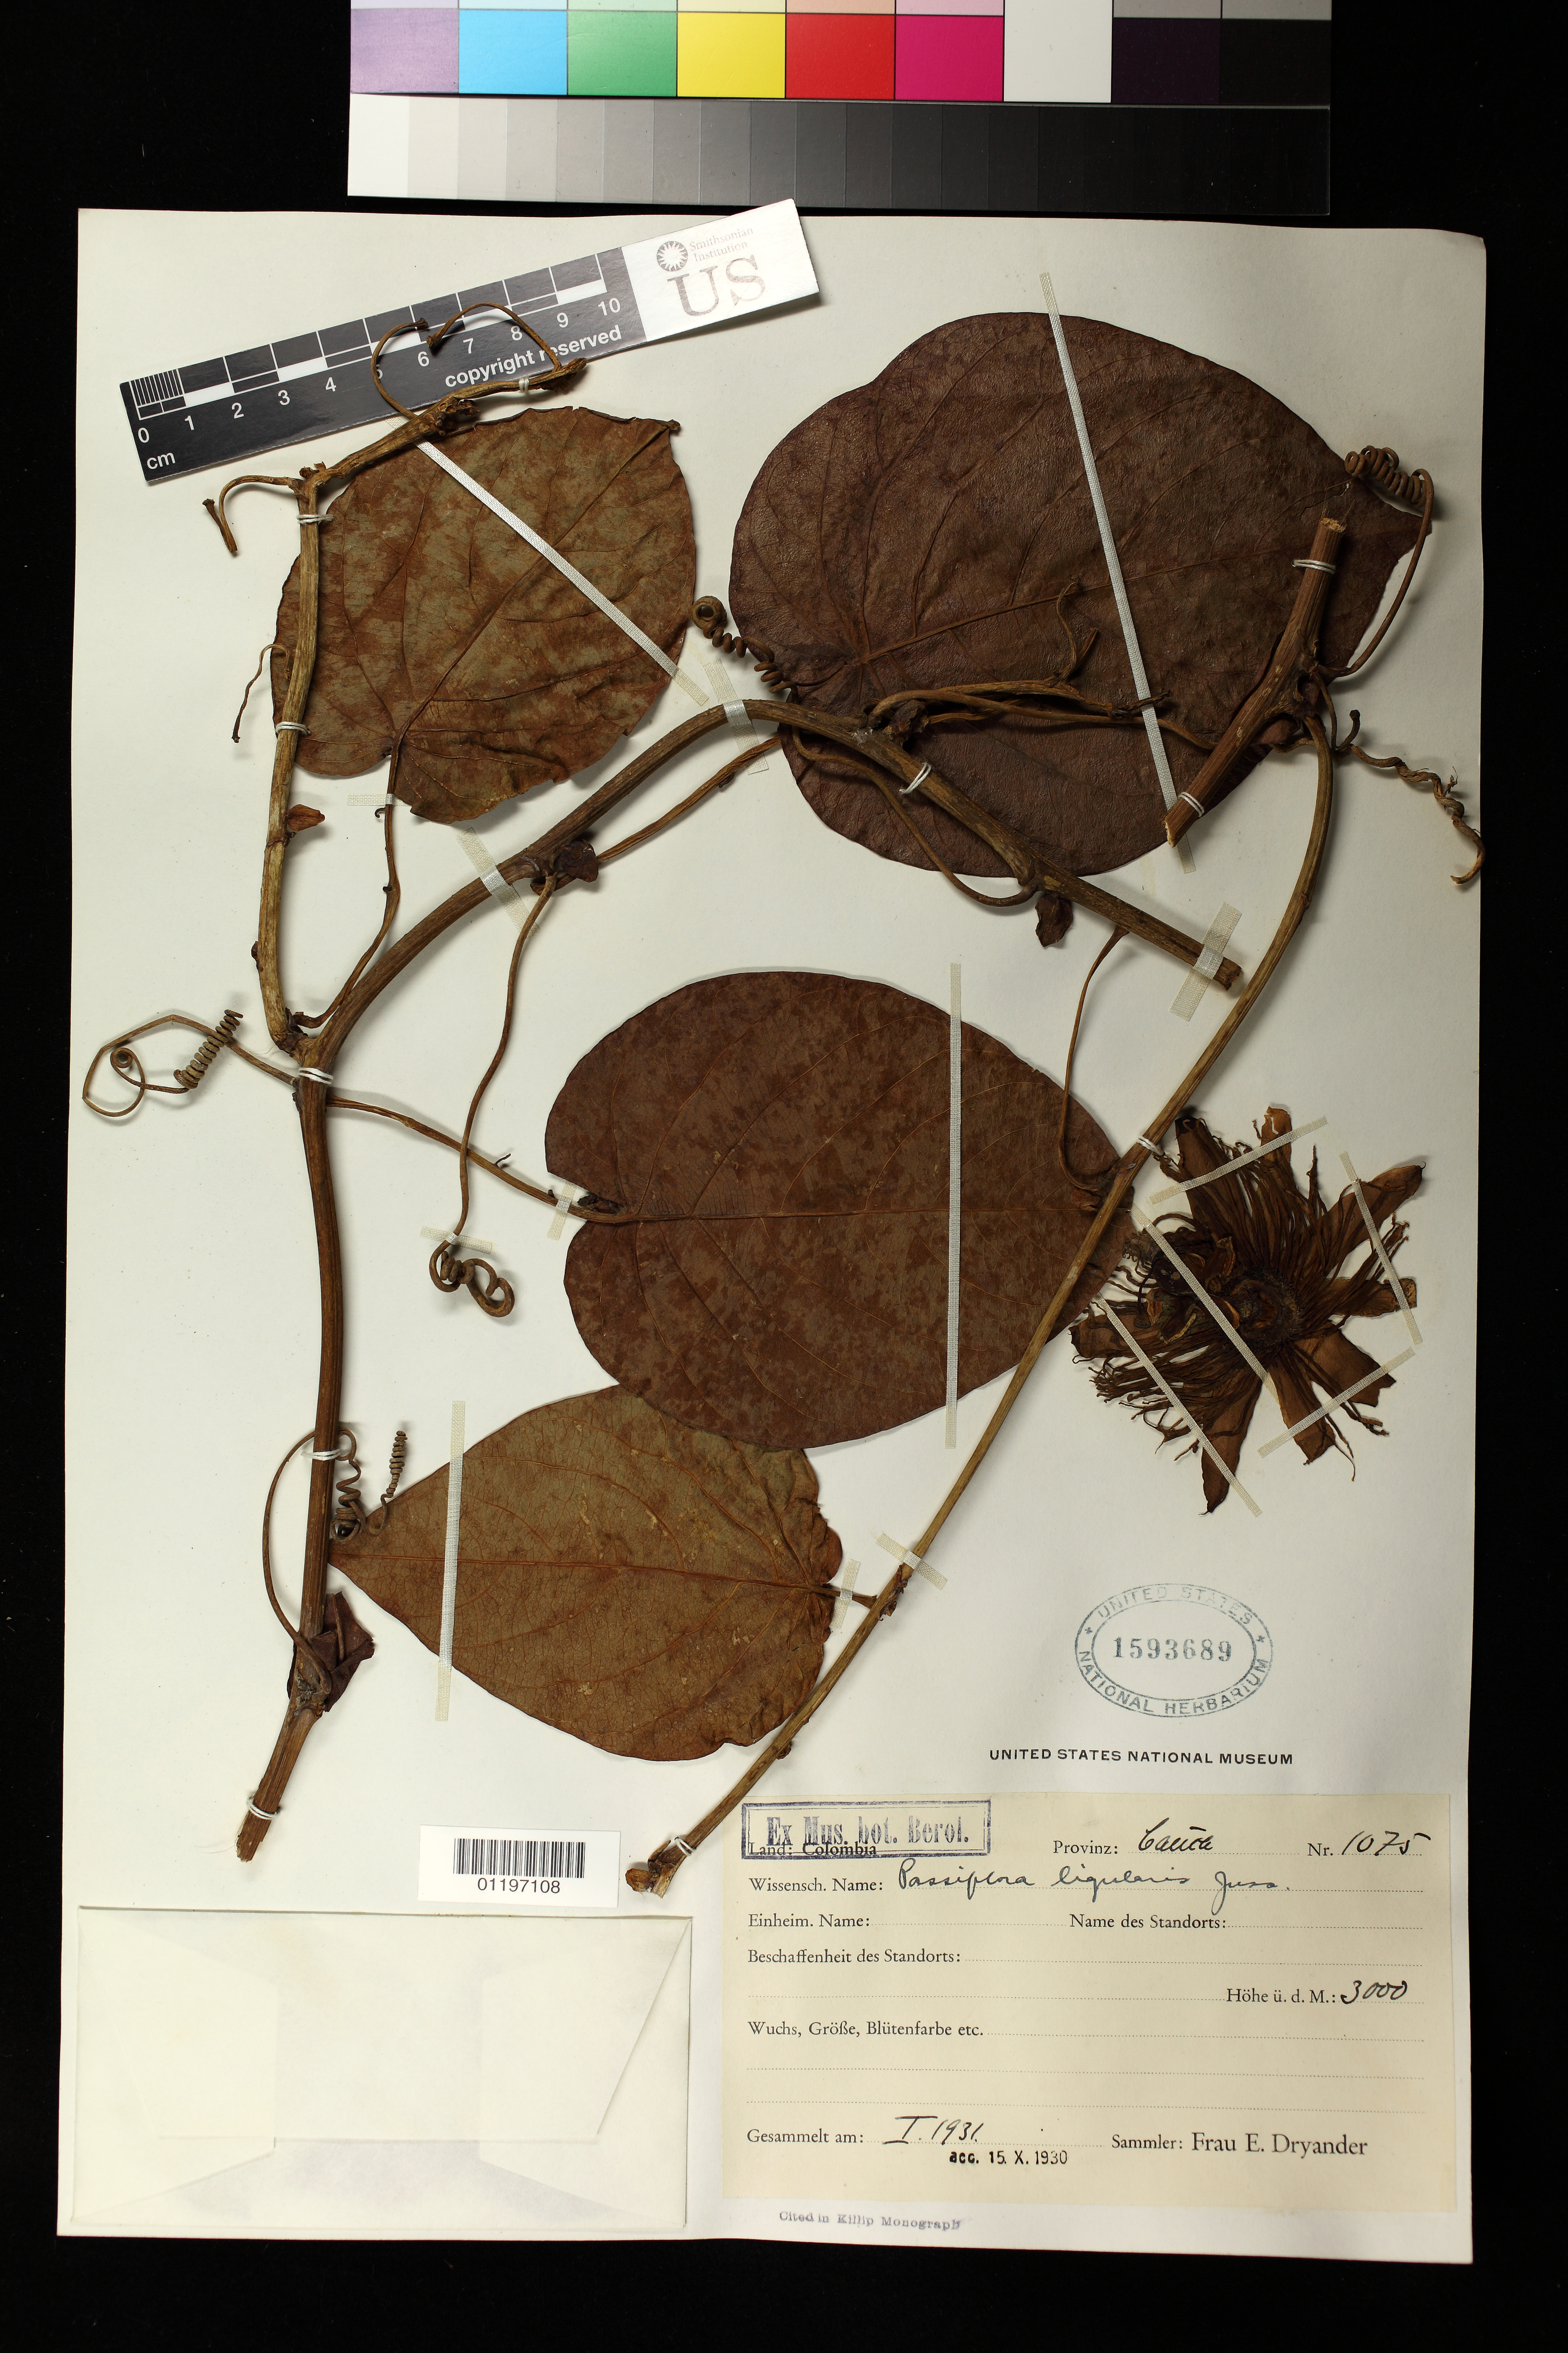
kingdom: Plantae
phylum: Tracheophyta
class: Magnoliopsida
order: Malpighiales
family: Passifloraceae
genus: Passiflora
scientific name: Passiflora ligularis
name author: Juss.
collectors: E. I. Dryander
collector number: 1075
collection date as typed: Jan 1931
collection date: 1931-01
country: Colombia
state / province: Cauca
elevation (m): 3000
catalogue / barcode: US 1593689